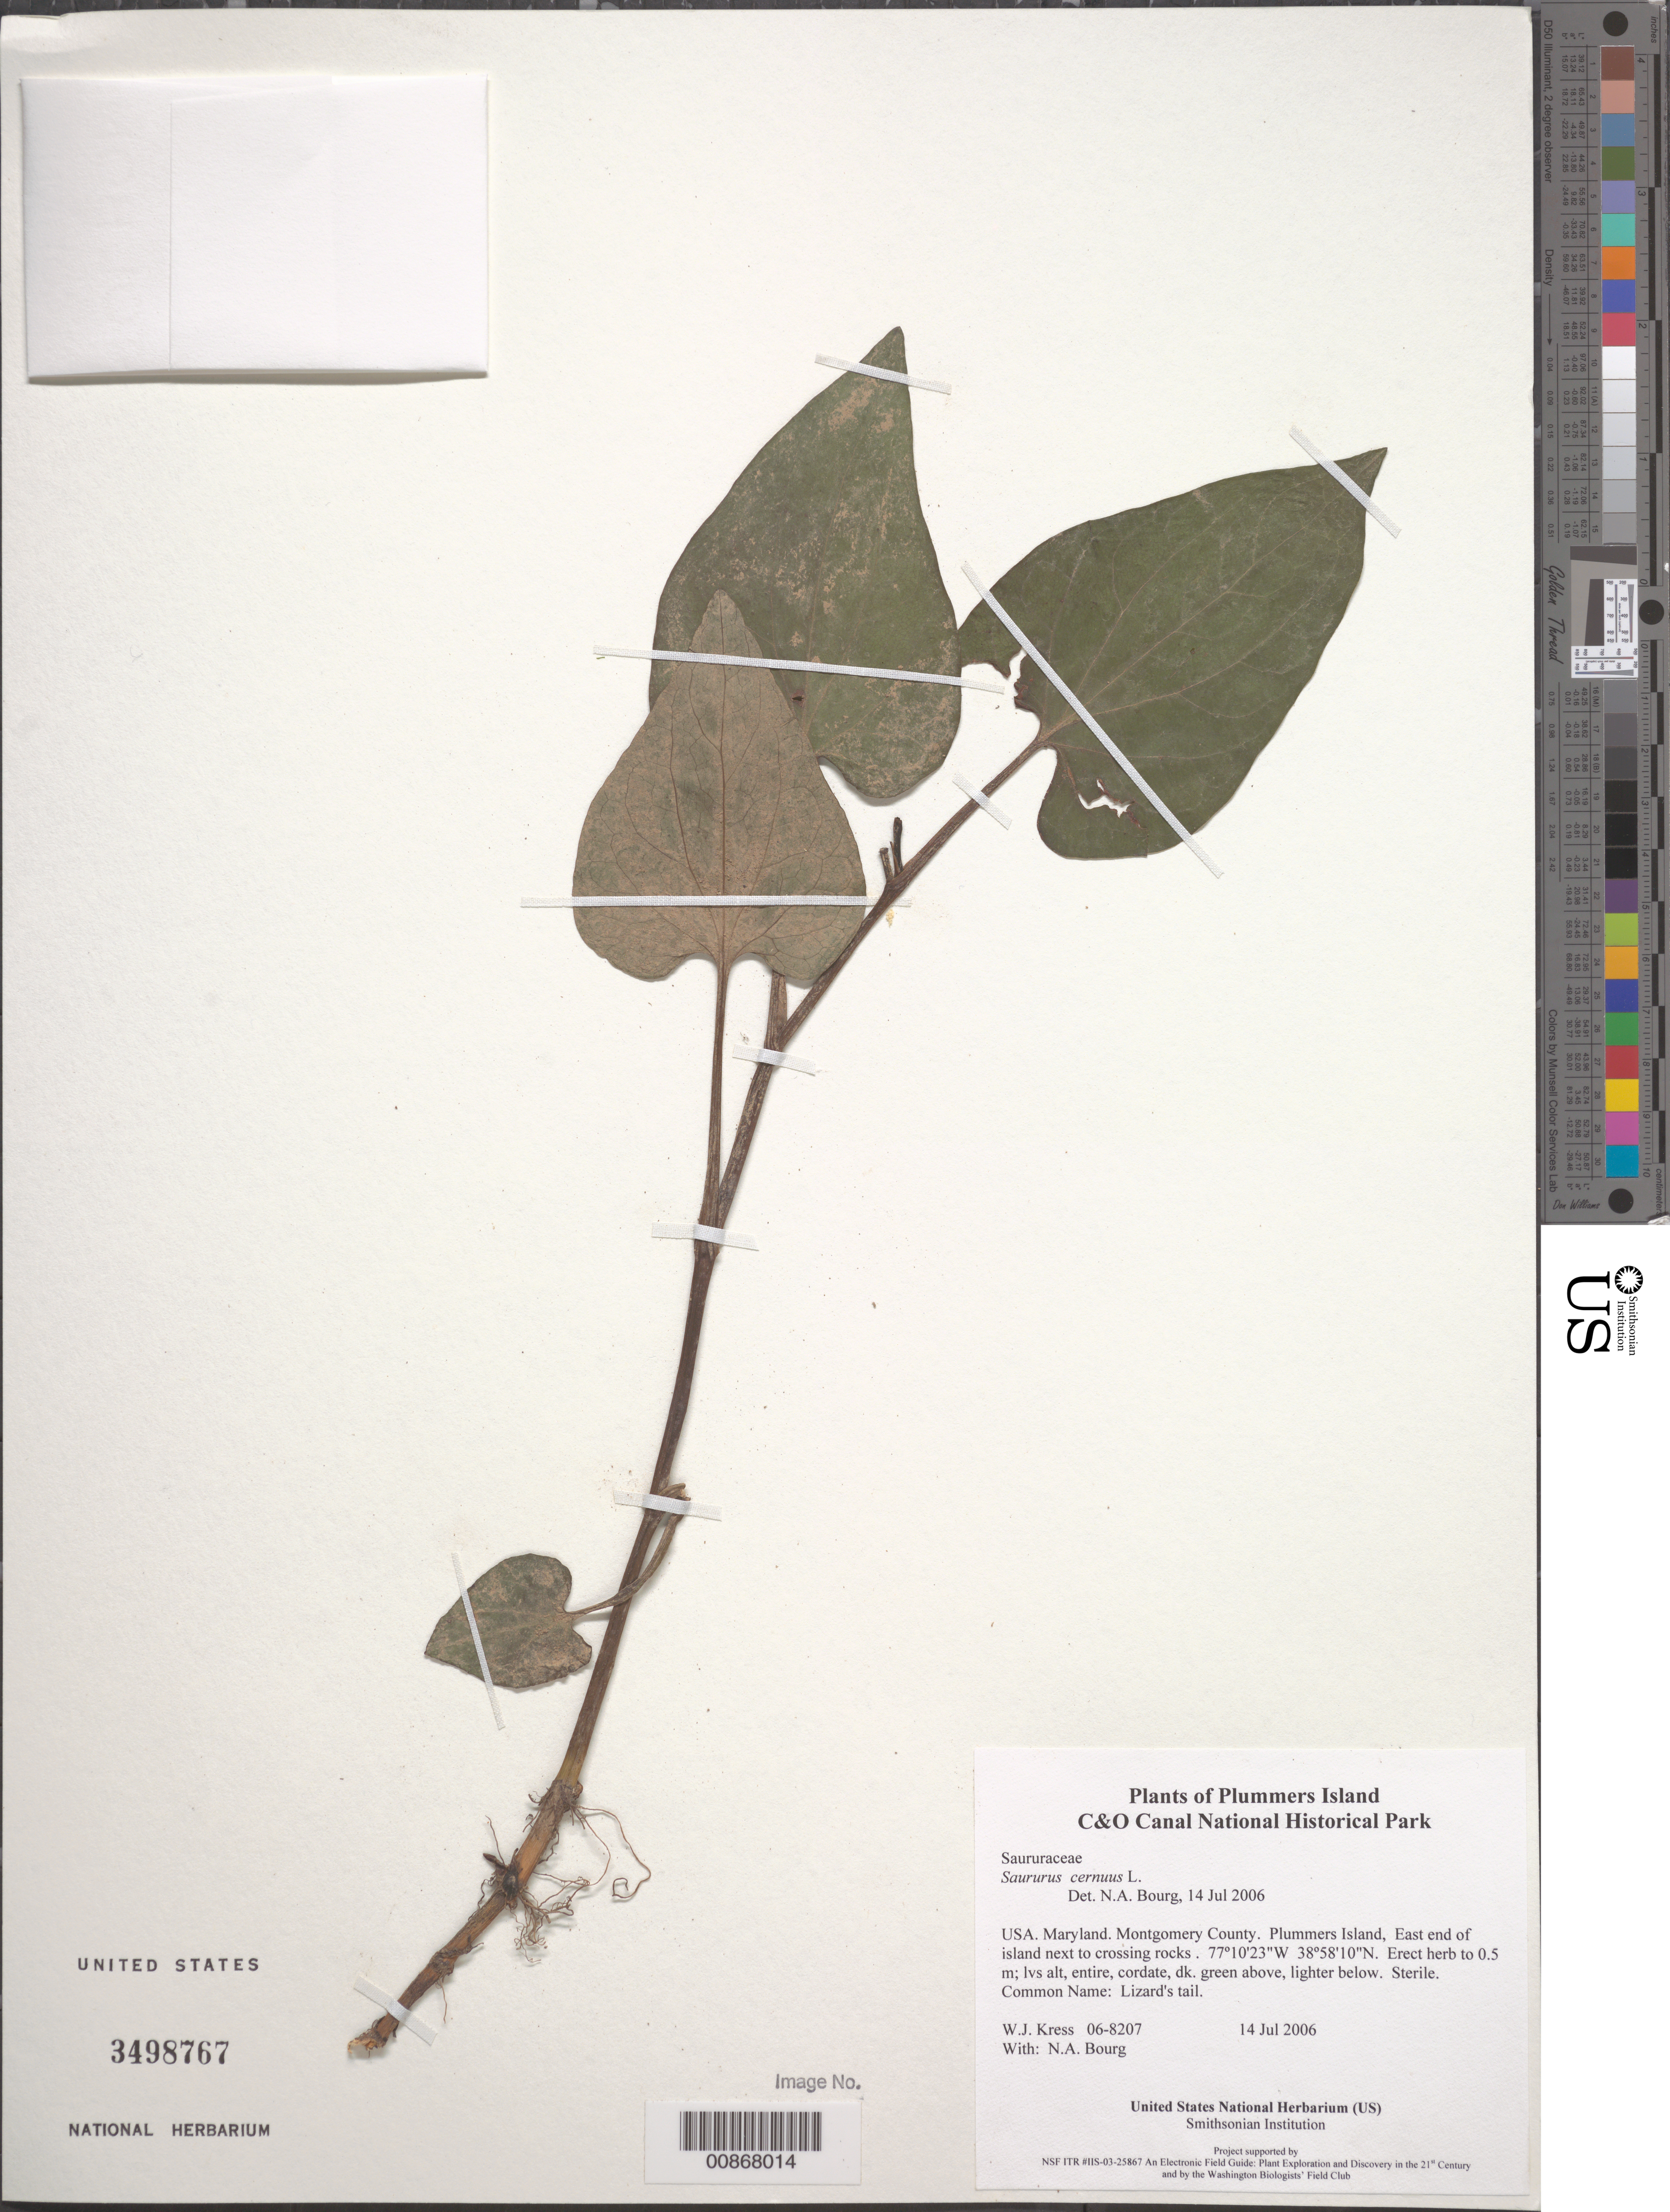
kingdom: Plantae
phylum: Tracheophyta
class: Magnoliopsida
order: Piperales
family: Saururaceae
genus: Saururus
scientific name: Saururus cernuus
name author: L.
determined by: Bourg, N. A.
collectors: W. J. Kress & N. A. Bourg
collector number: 06-8207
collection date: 2006-07-14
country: United States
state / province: Maryland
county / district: Montgomery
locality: Chesapeake and Ohio Canal National Historical Park, Plummers Island, East end of island next to crossing rocks .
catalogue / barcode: US 3498767